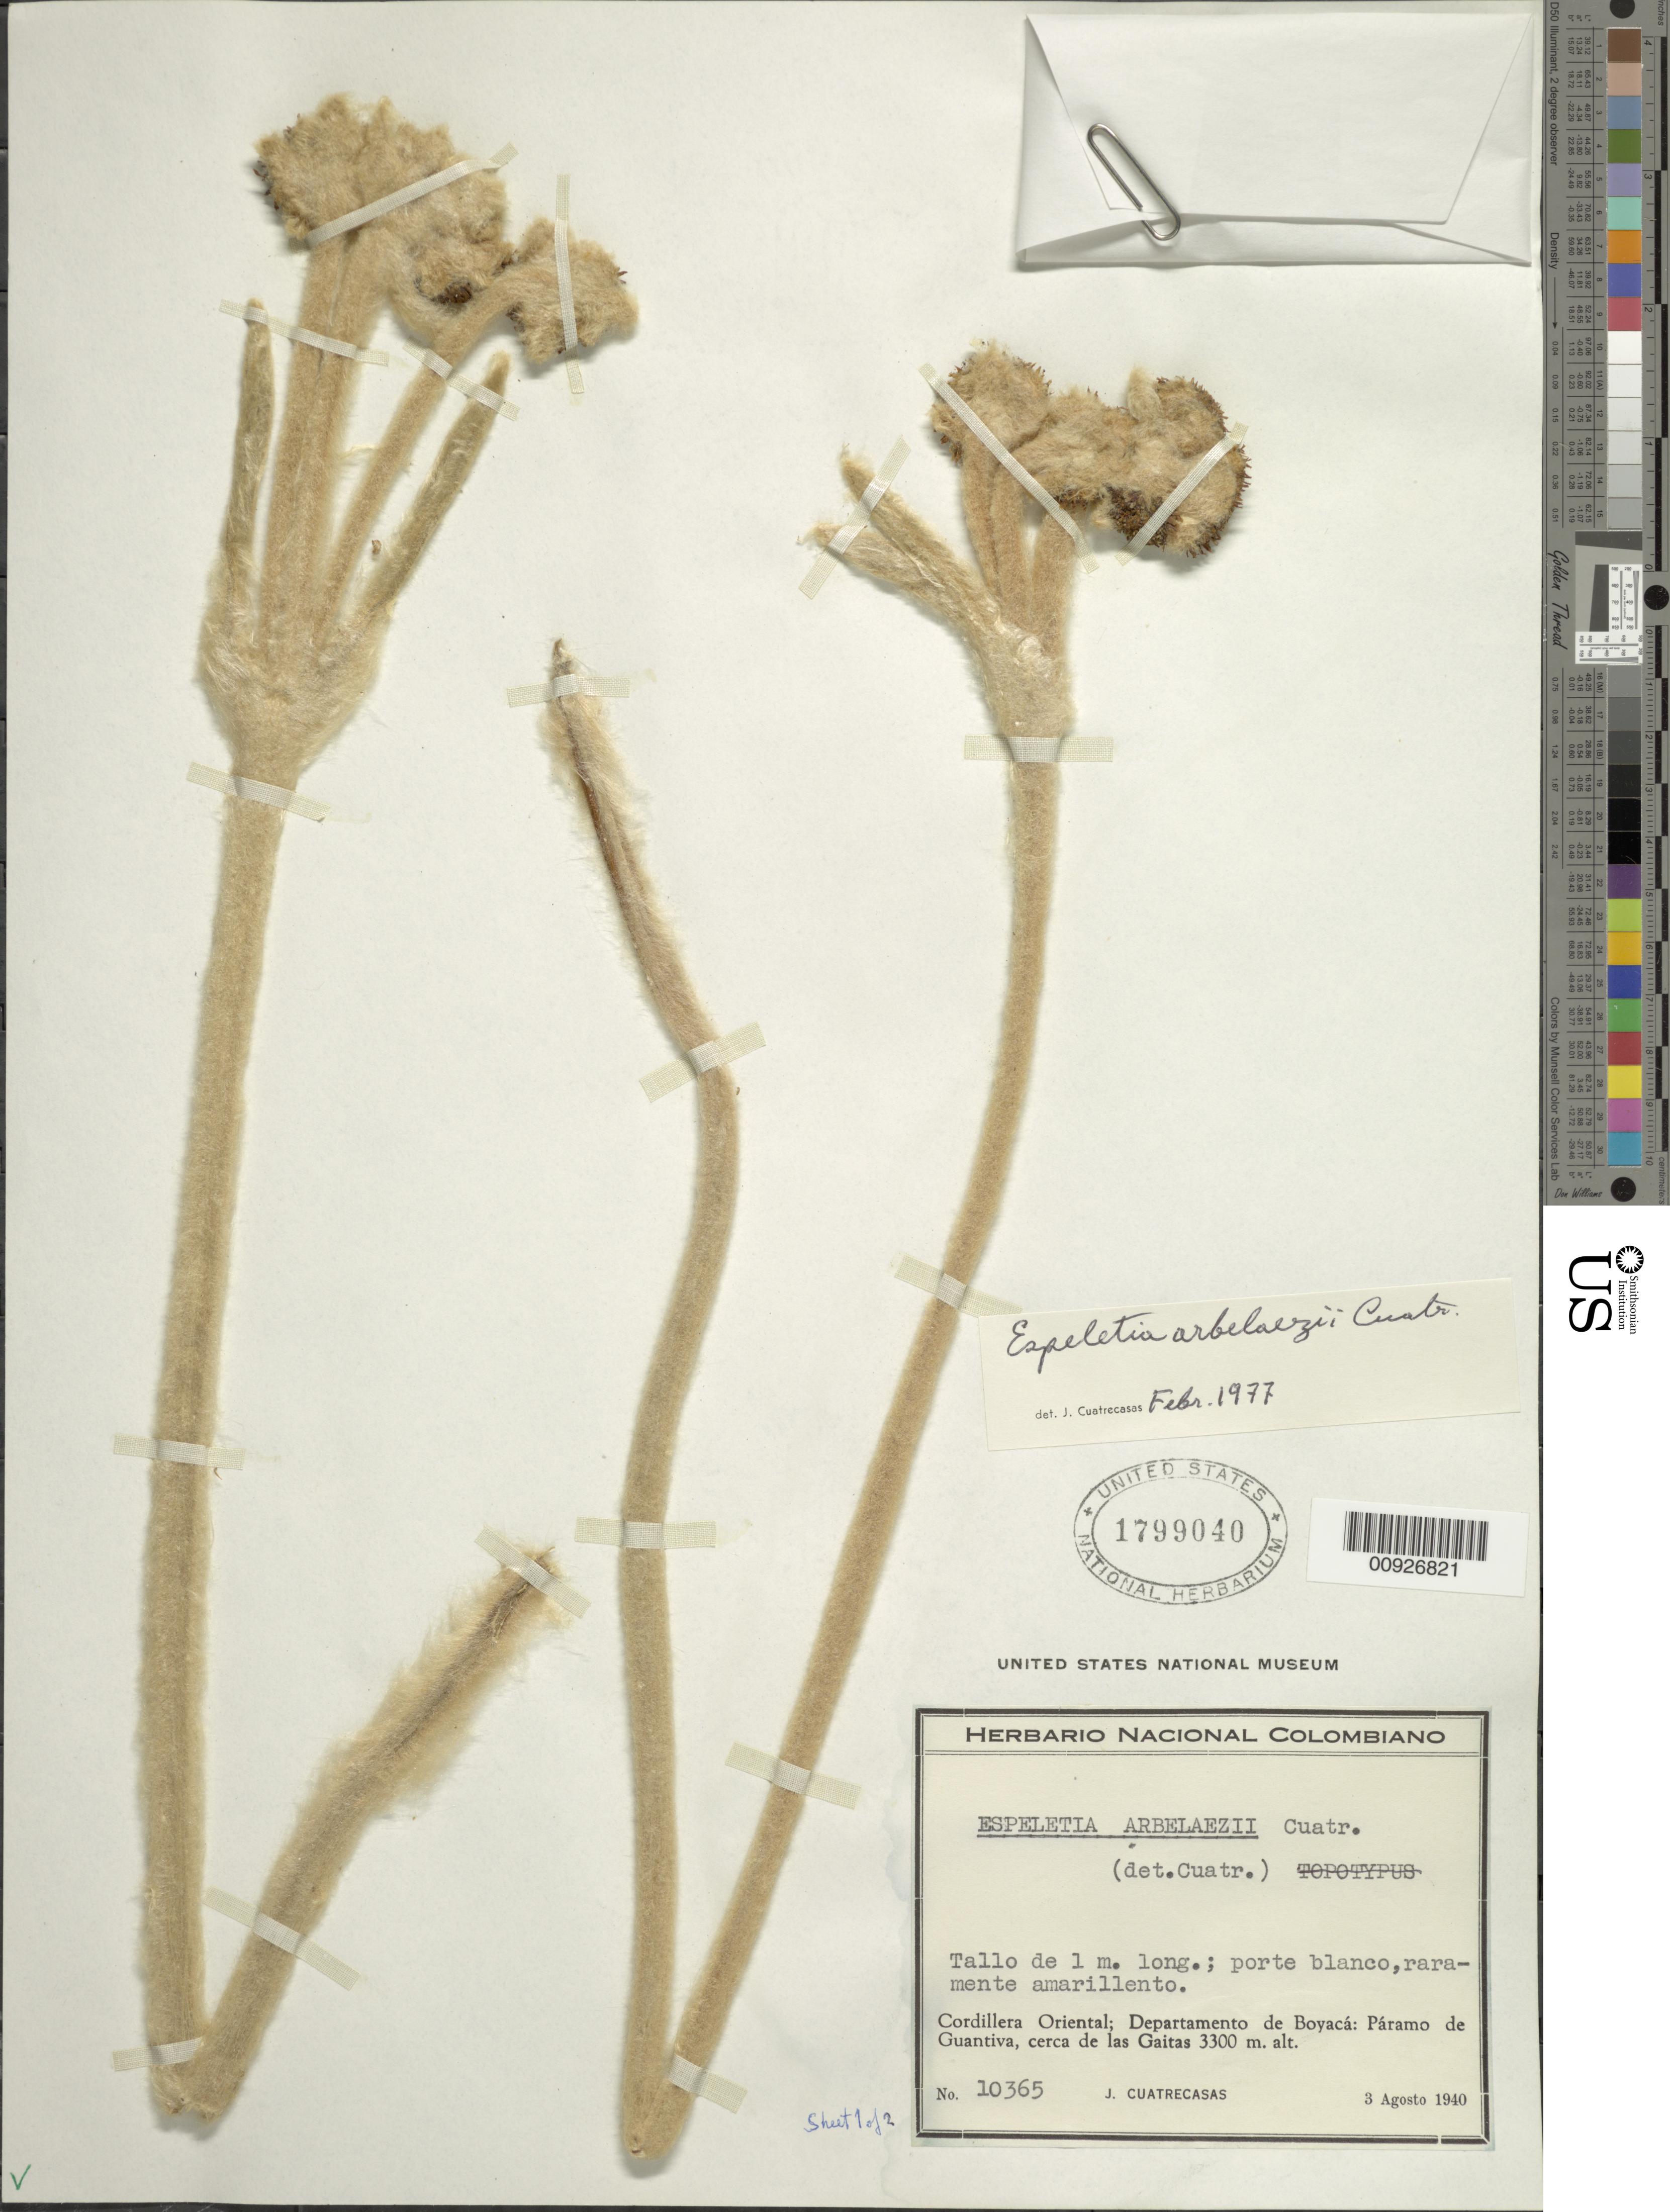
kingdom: Plantae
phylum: Tracheophyta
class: Magnoliopsida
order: Asterales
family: Asteraceae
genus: Espeletia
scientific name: Espeletia arbelaezii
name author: Cuatrec.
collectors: J. Cuatrecasas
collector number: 10365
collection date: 1940-08-03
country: Colombia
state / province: Boyacá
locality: Páramo de Guántiva. Páramo de Guantiva, cerca de las Gaitas.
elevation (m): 3300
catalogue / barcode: US 1799040